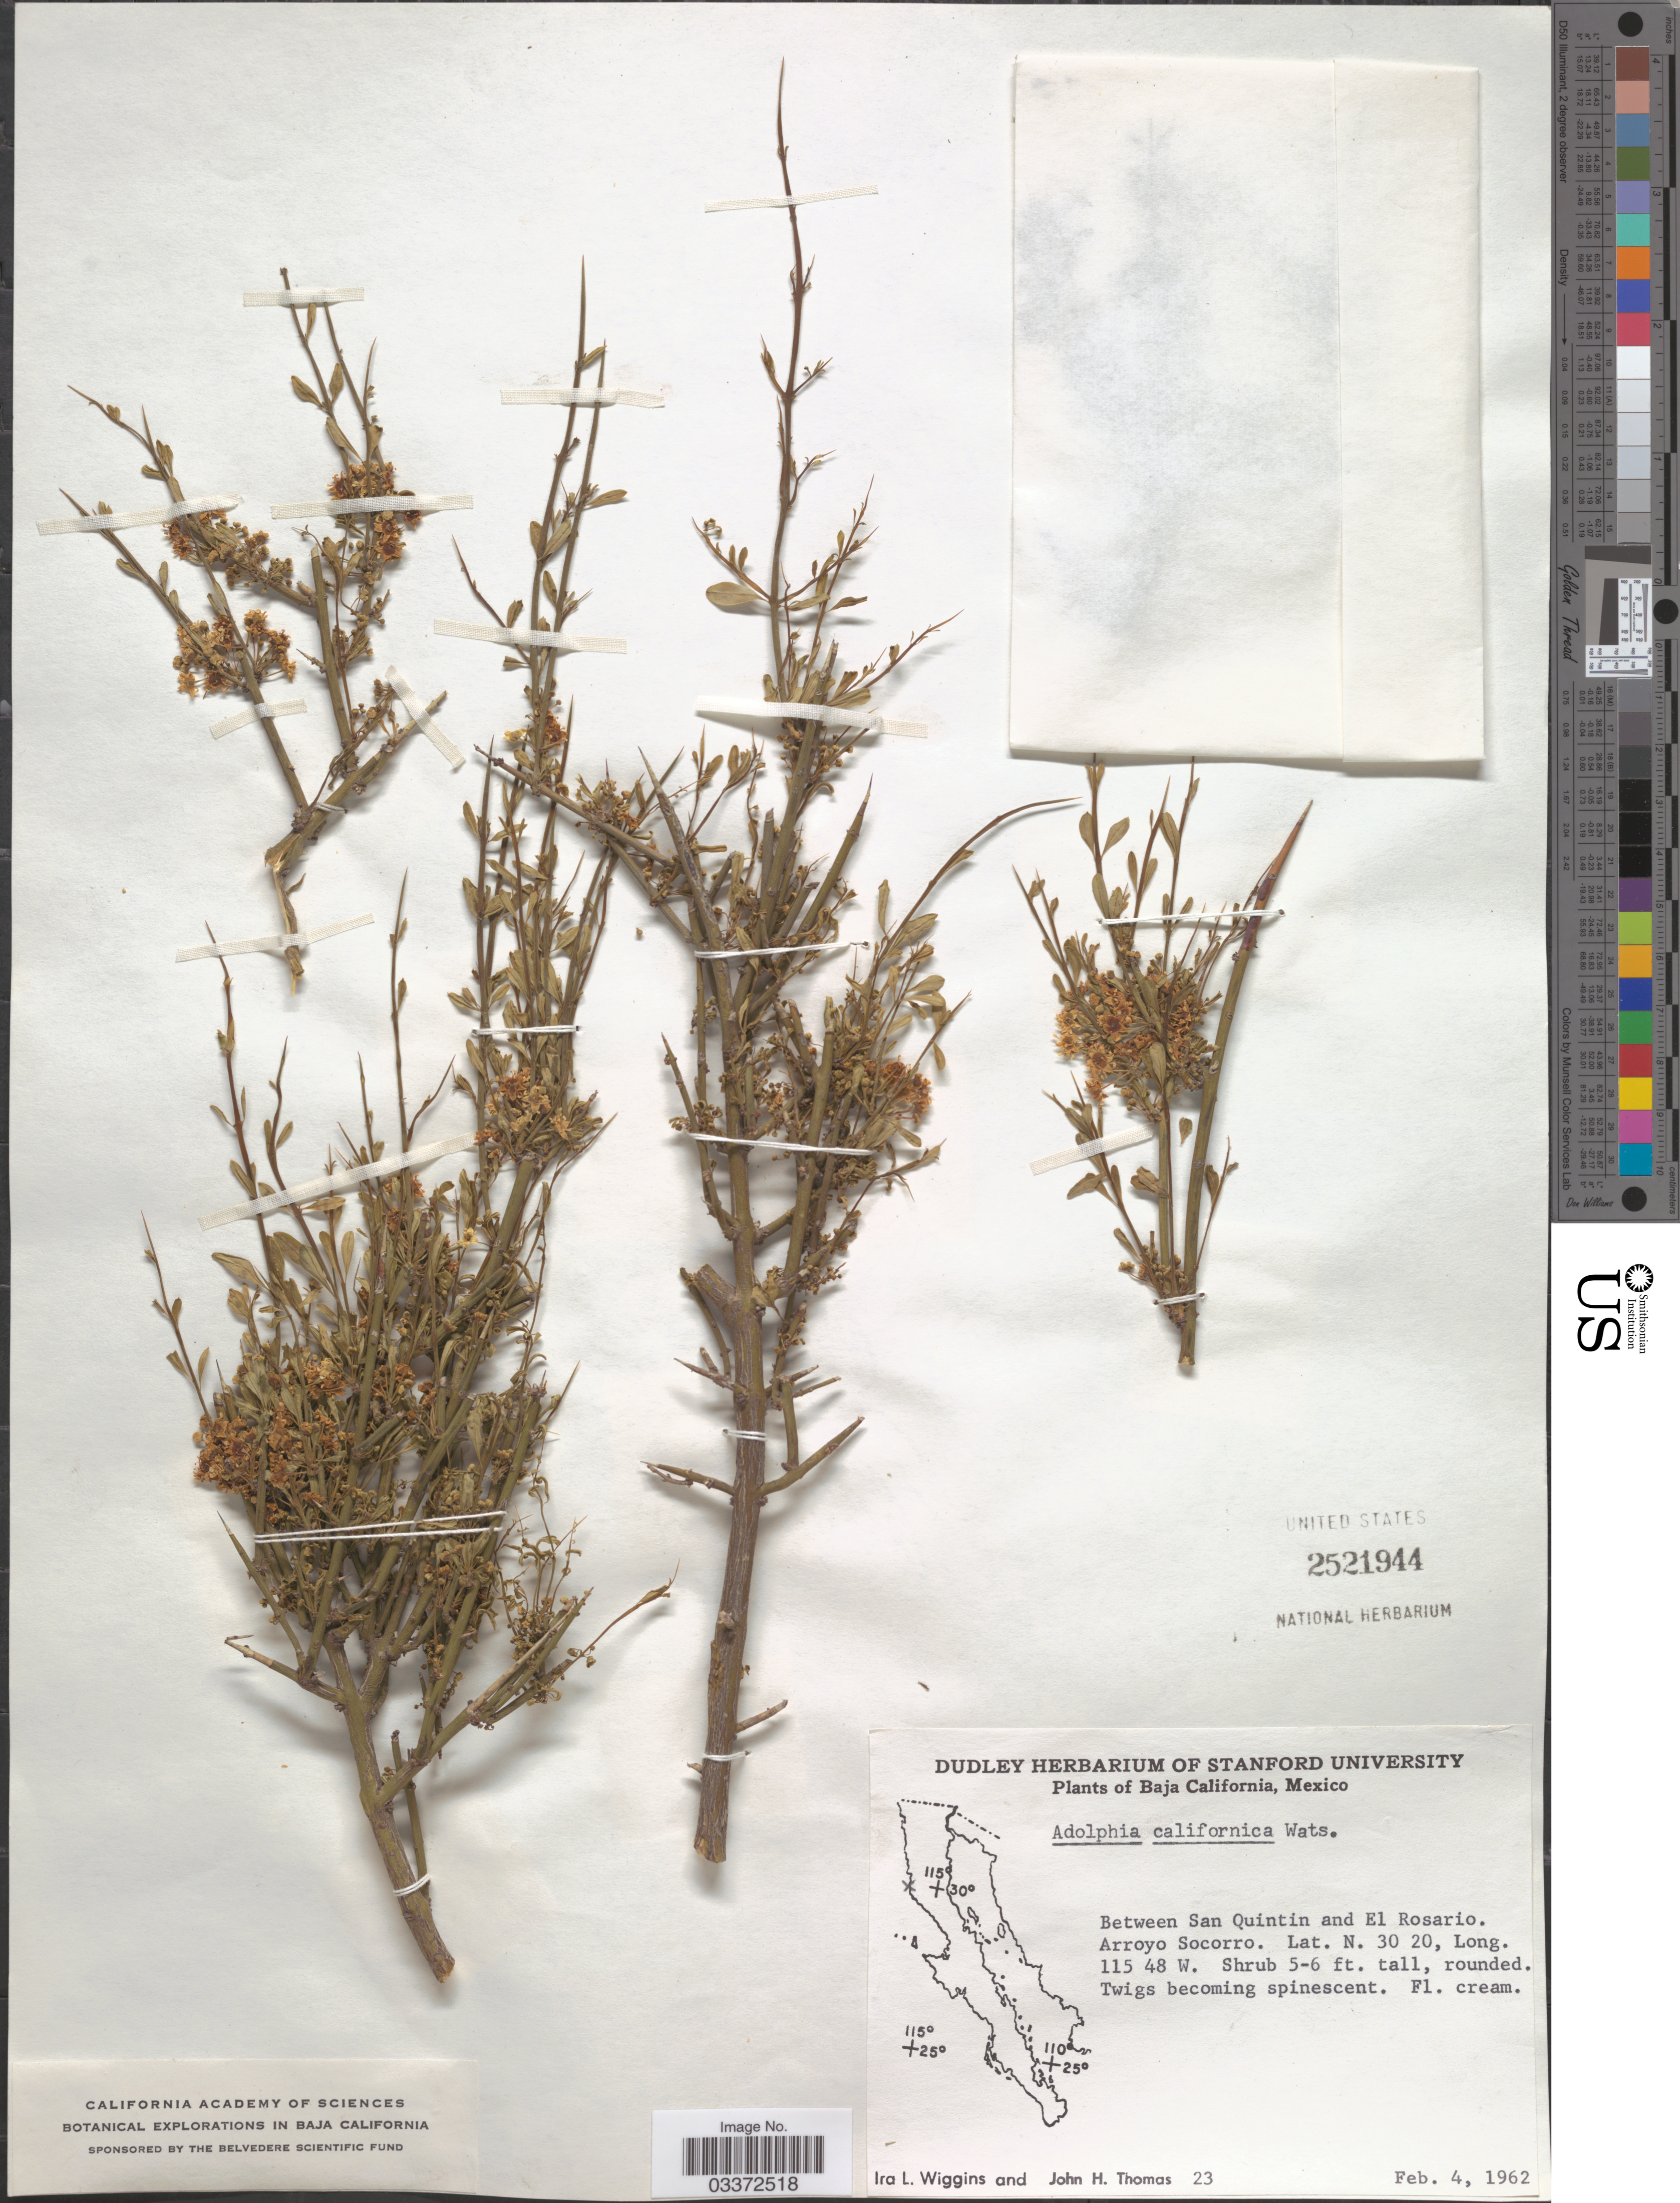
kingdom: Plantae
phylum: Tracheophyta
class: Magnoliopsida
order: Rosales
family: Rhamnaceae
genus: Adolphia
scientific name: Adolphia californica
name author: S. Watson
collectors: I. L. Wiggins & J. H. Thomas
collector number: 23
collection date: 1962-02-04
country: Mexico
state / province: Baja California Norte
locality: Between San Quintin and El Rosario. Arroyo Socorro.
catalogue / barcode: US 2521944